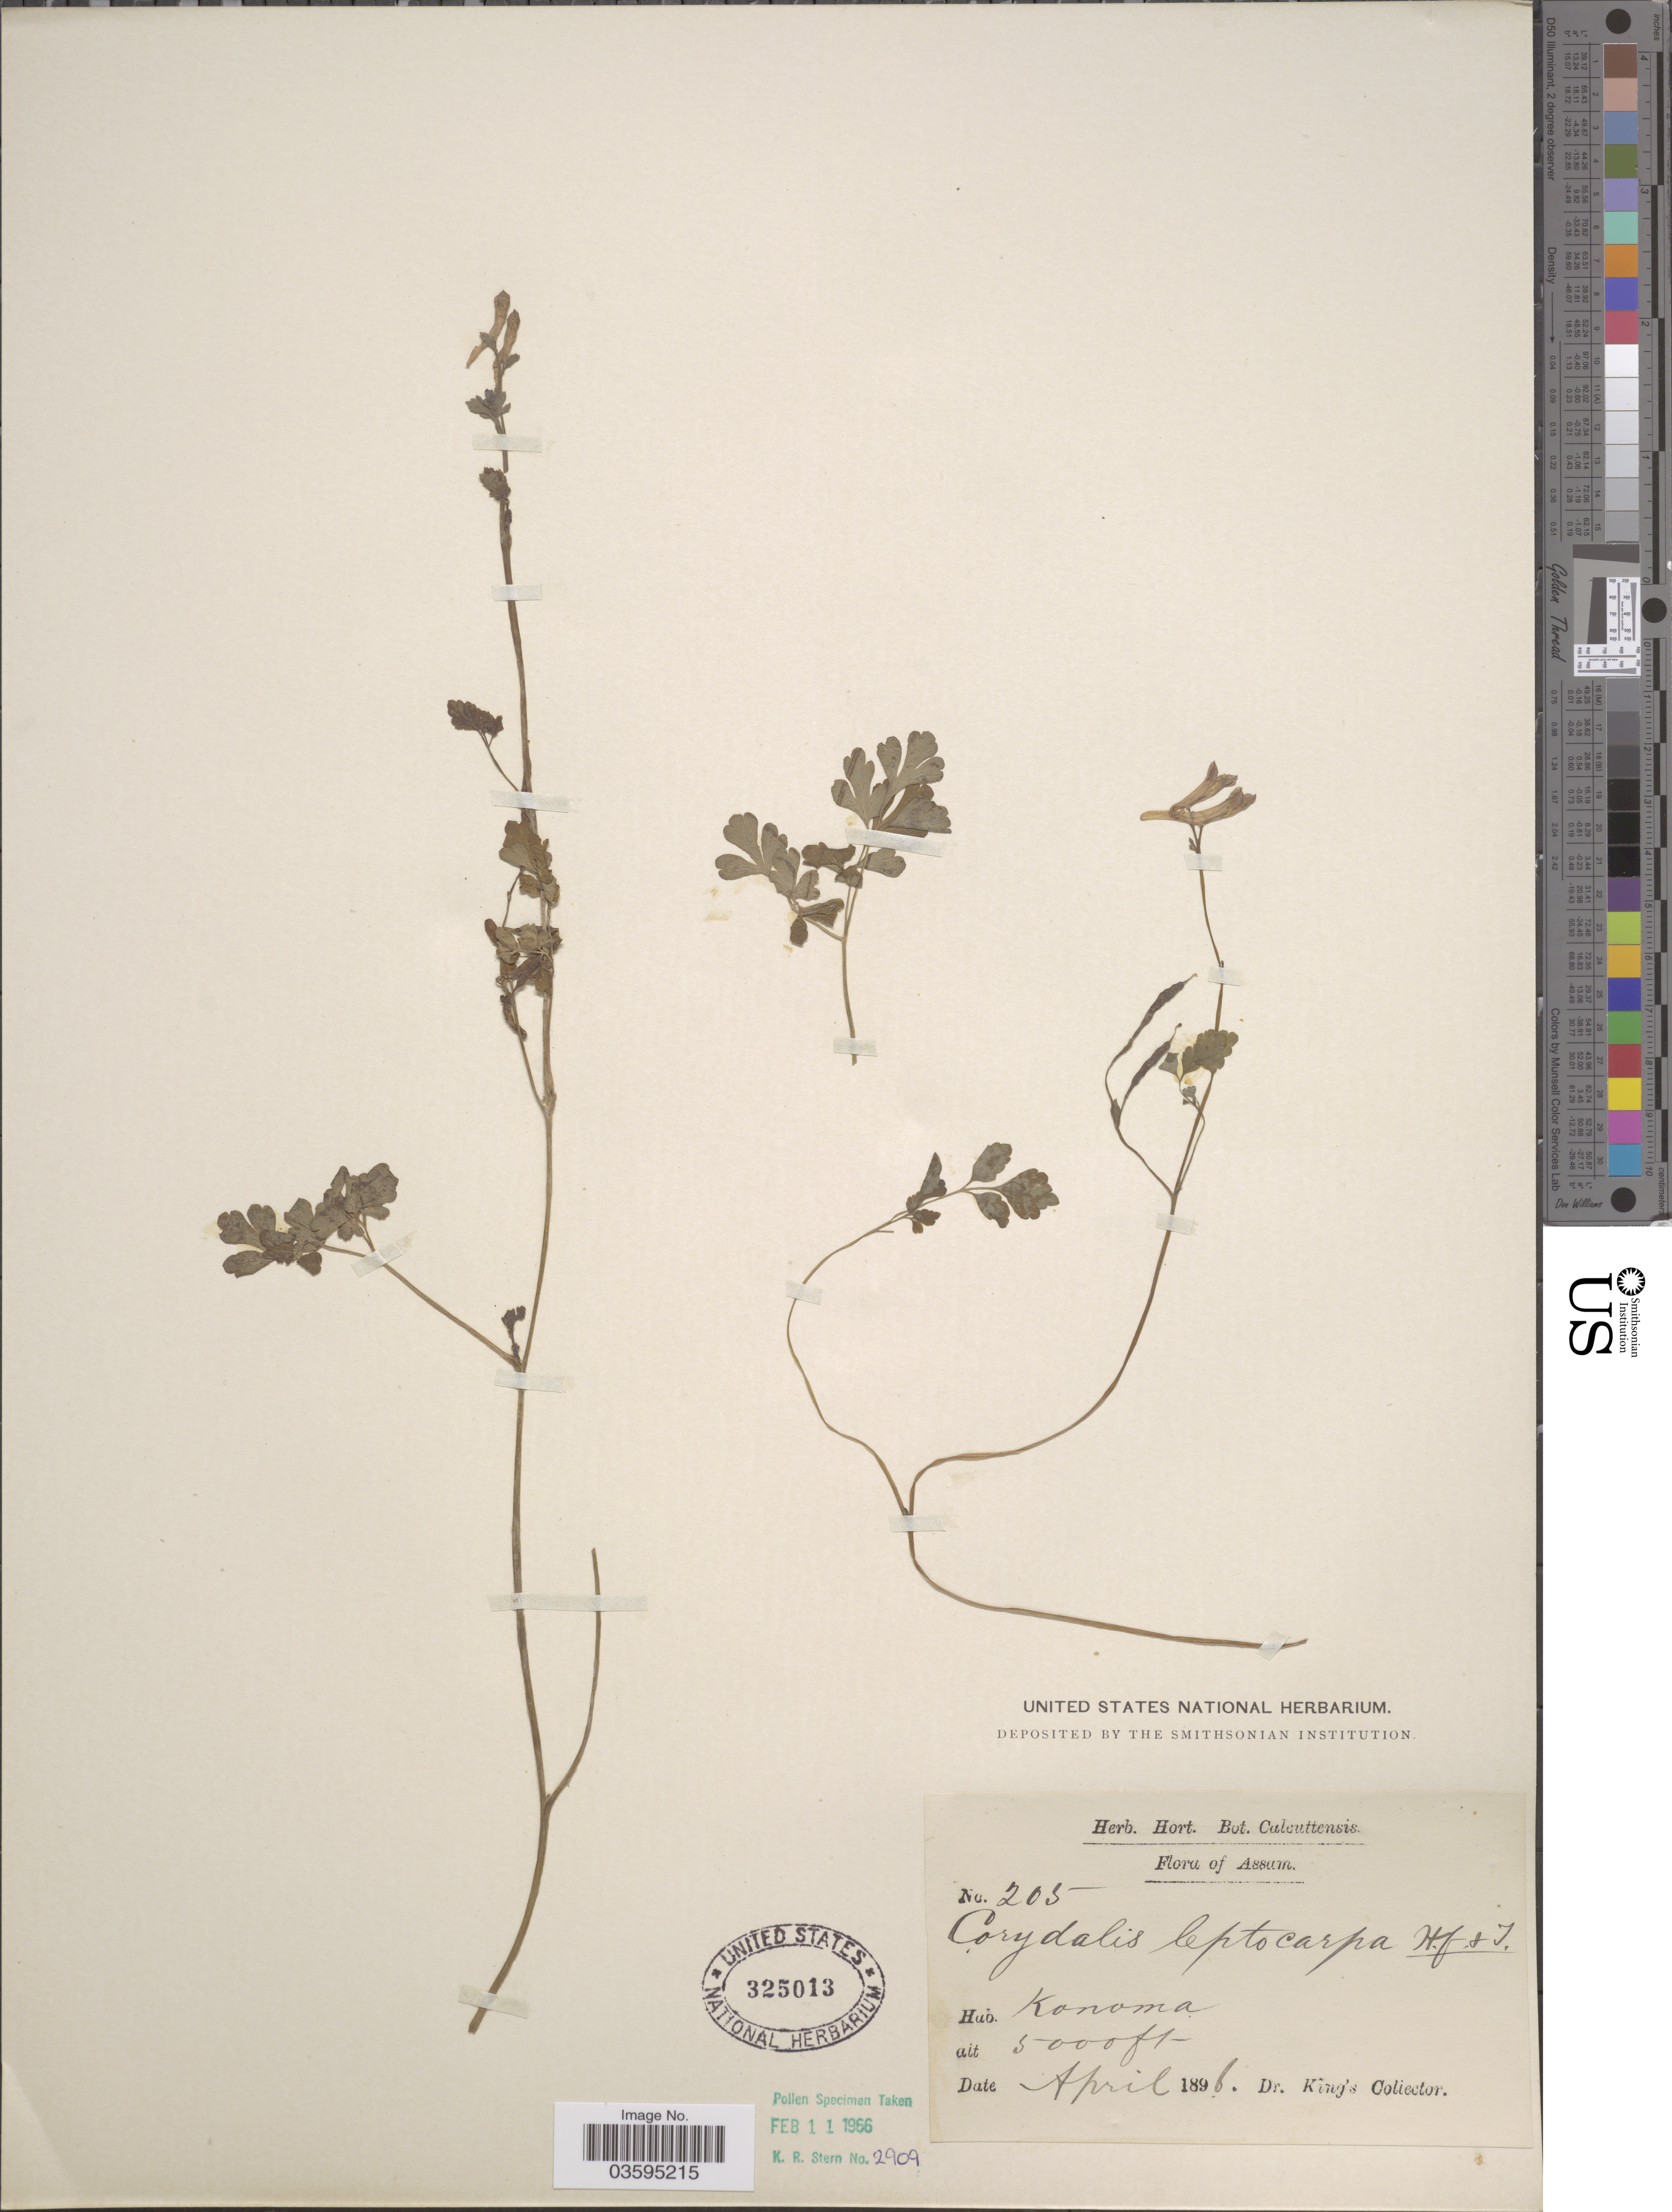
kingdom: Plantae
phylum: Tracheophyta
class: Magnoliopsida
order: Ranunculales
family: Papaveraceae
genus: Corydalis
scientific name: Corydalis leptocarpa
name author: Hook. f. & Thomson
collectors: Dr. King's collector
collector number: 205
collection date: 1896-04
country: India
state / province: Assam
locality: Konoma.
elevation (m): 1524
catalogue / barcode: US 325013